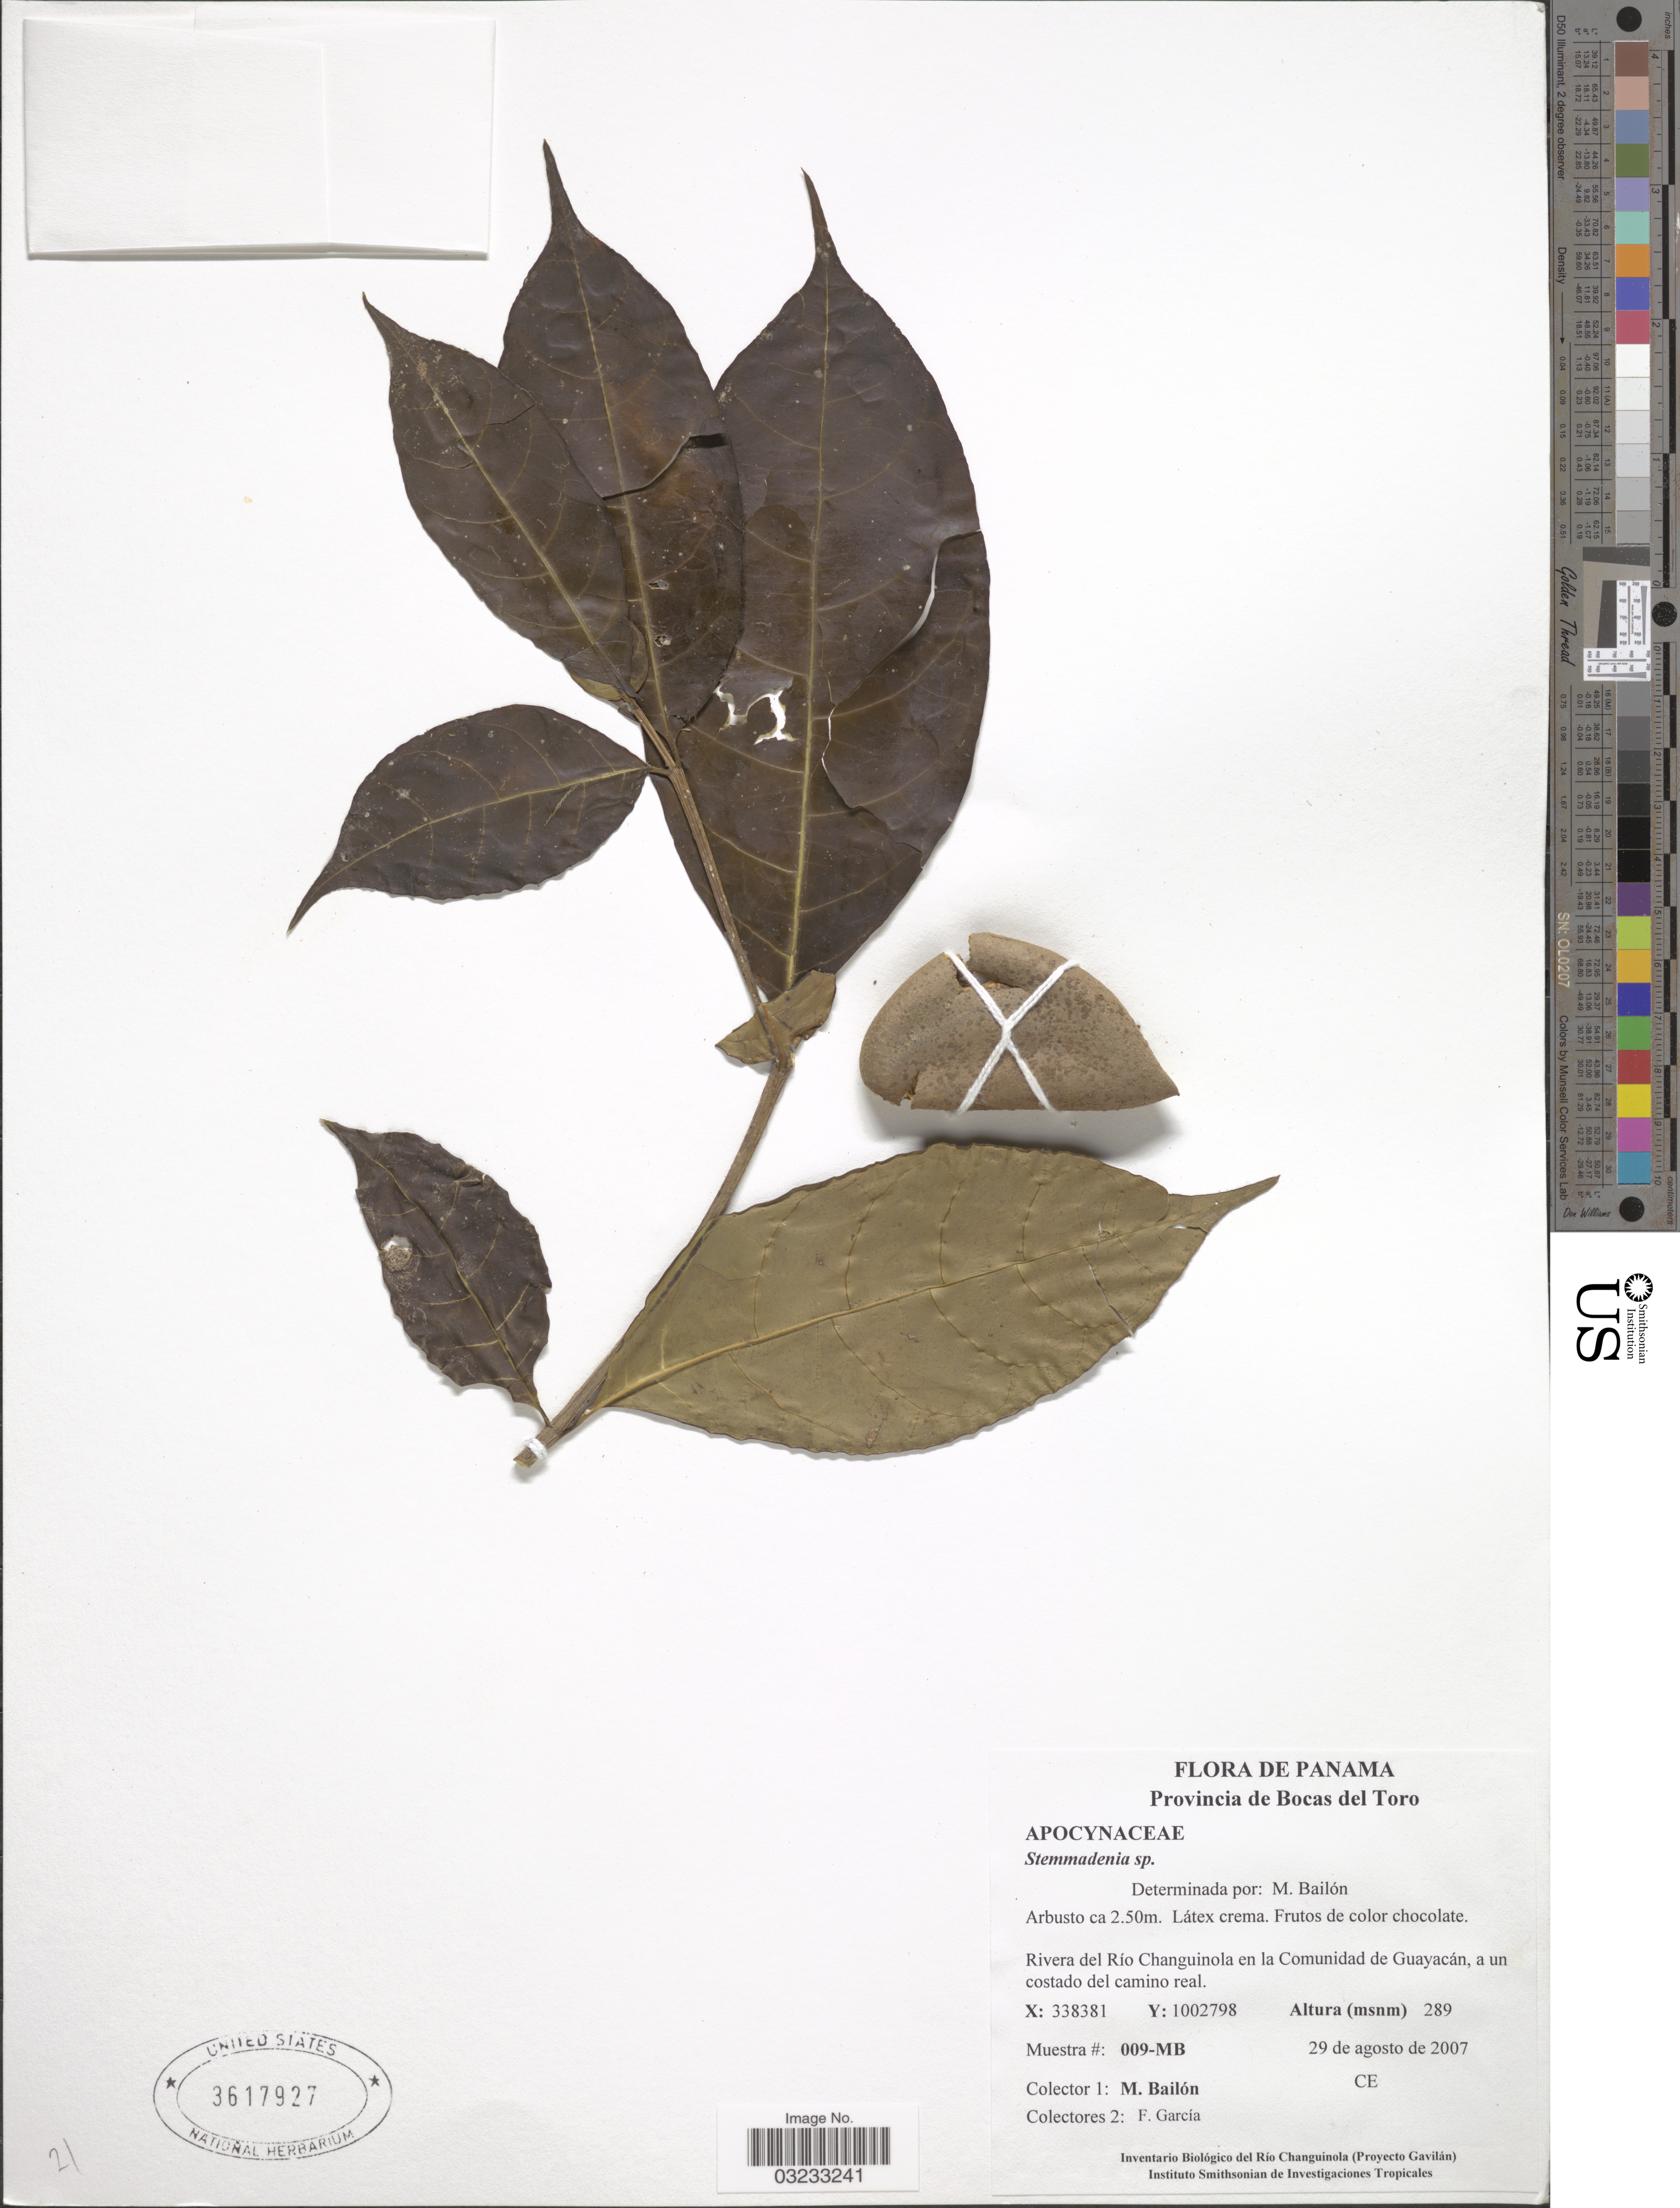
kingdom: Plantae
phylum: Tracheophyta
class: Magnoliopsida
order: Gentianales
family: Apocynaceae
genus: Stemmadenia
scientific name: Stemmadenia sp.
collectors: M. Bailón & F. Garcia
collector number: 009-MB?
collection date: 2007-08-29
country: Panama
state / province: Bocas del Toro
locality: Rivera del Río Changuinola en la Comunidad de Guayacán a un costado del camino real.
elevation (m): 289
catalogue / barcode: US 3617927